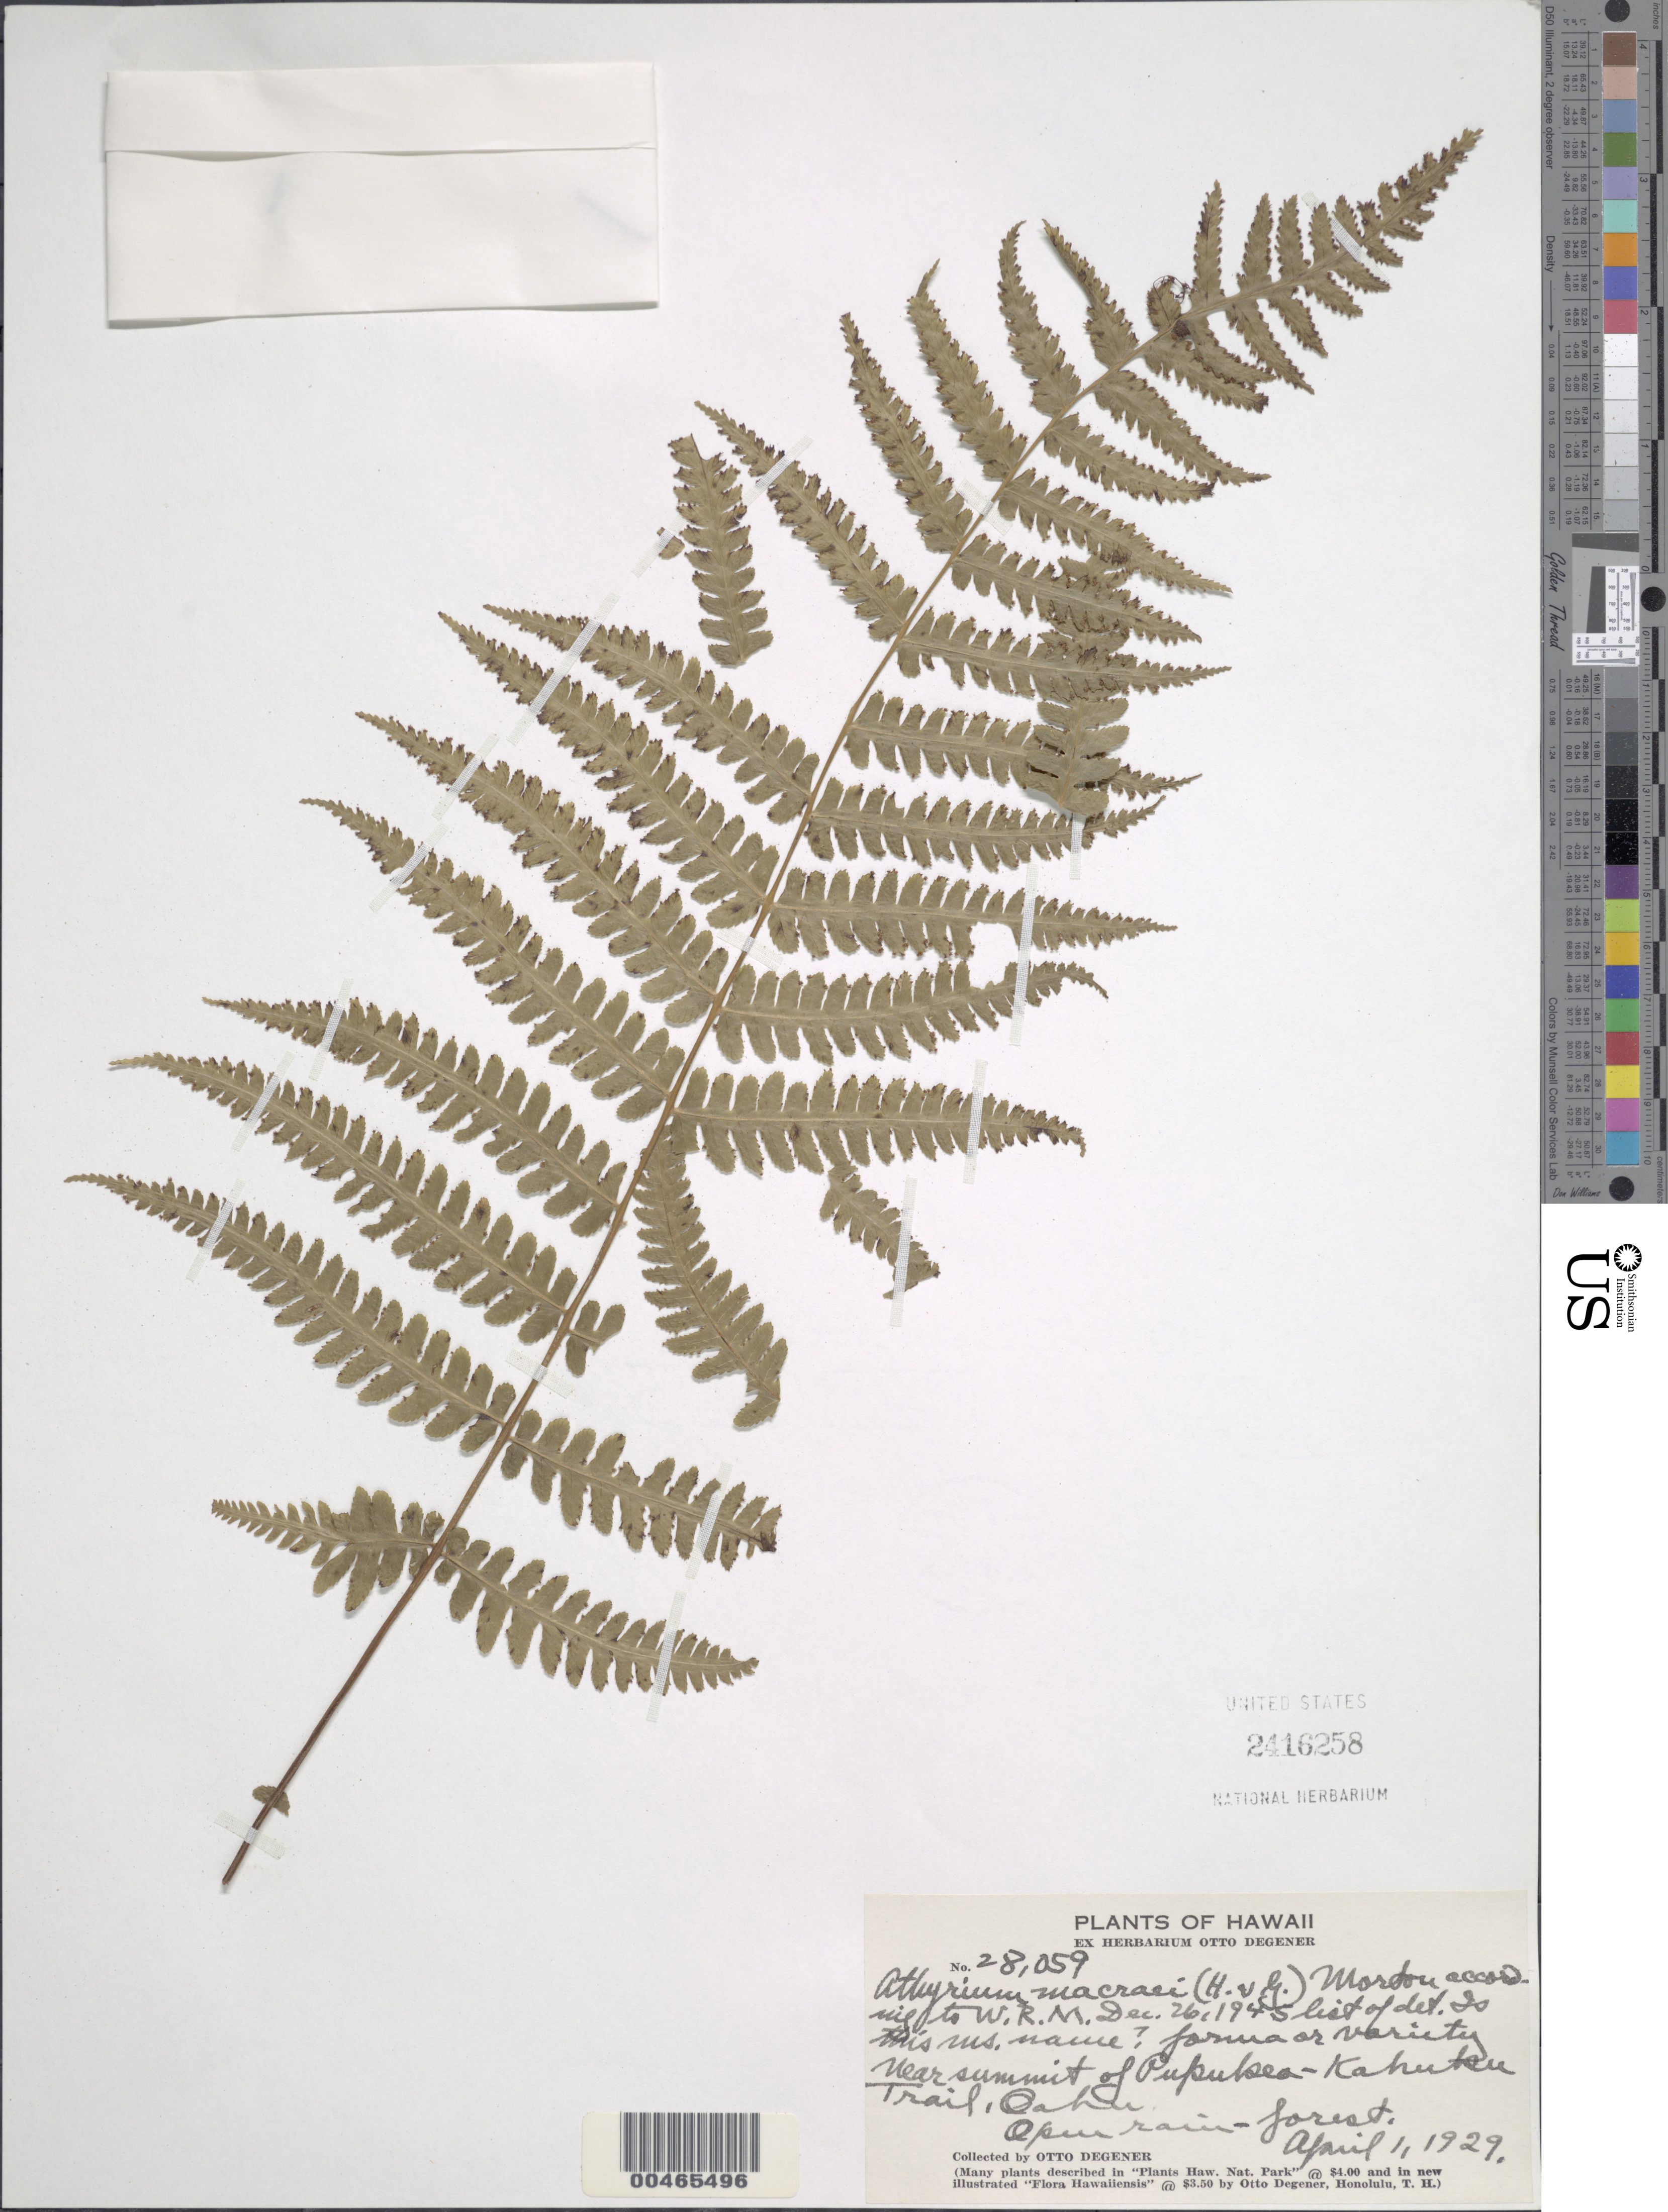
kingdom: Plantae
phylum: Tracheophyta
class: Polypodiopsida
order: Polypodiales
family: Athyriaceae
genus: Deparia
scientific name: Deparia prolifera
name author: (Kaulf.) Hook. & Grev.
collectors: O. Degener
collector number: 28059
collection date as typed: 1 Apr 1929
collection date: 1929-04-01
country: United States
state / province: Hawaii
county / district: Honolulu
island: Oahu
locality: Near summit of Pupukea-Kahuku Trail, Oahu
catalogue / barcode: US 2416258